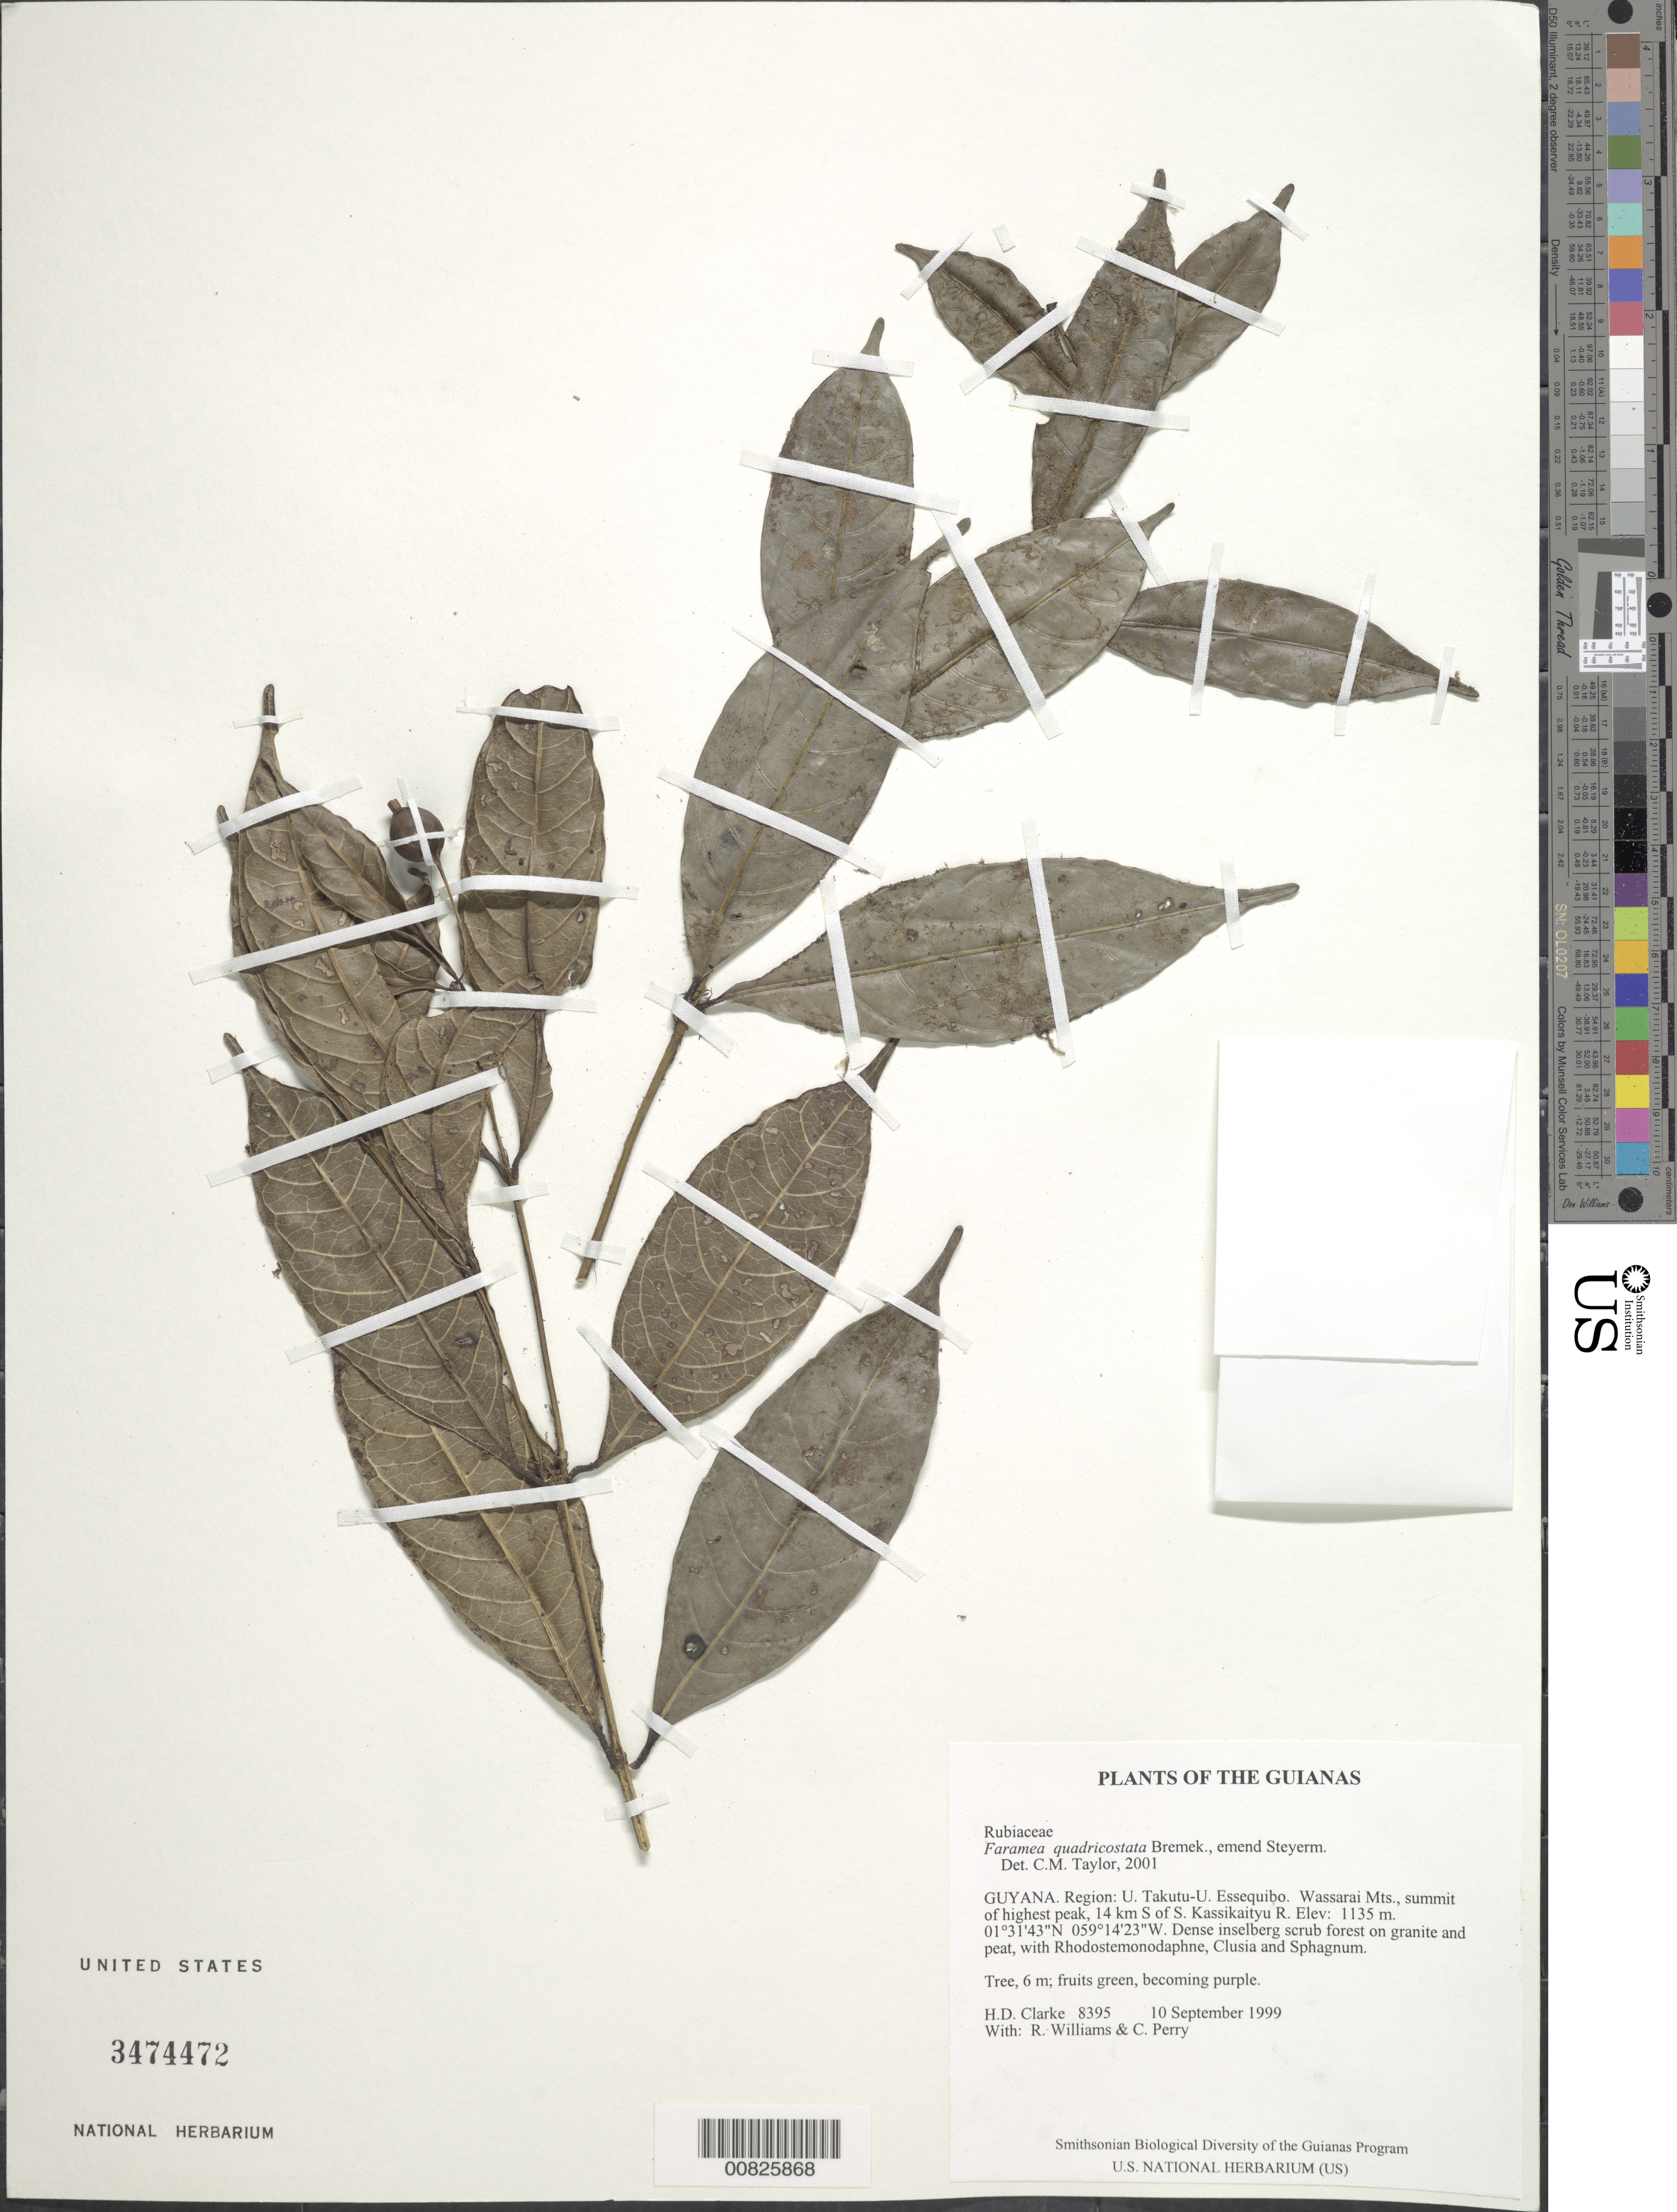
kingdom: Plantae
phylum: Tracheophyta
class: Magnoliopsida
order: Gentianales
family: Rubiaceae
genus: Faramea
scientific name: Faramea quadricostata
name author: Bremek.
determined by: Taylor, Charlotte M.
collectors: H. D. Clarke, R. Williams & C. Perry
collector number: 8395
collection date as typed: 10 September 1999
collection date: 1999-09-10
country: Guyana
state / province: U. Takutu-U. Essequibo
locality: Wassarai Mts., summit of highest peak, 14 km S of S. Kassikaityu R.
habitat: Dense inselberg scrub forest on granite and peat, with Rhodostemonodaphne, Clusia and Sphagnum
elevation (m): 1135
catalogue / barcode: US 3474472